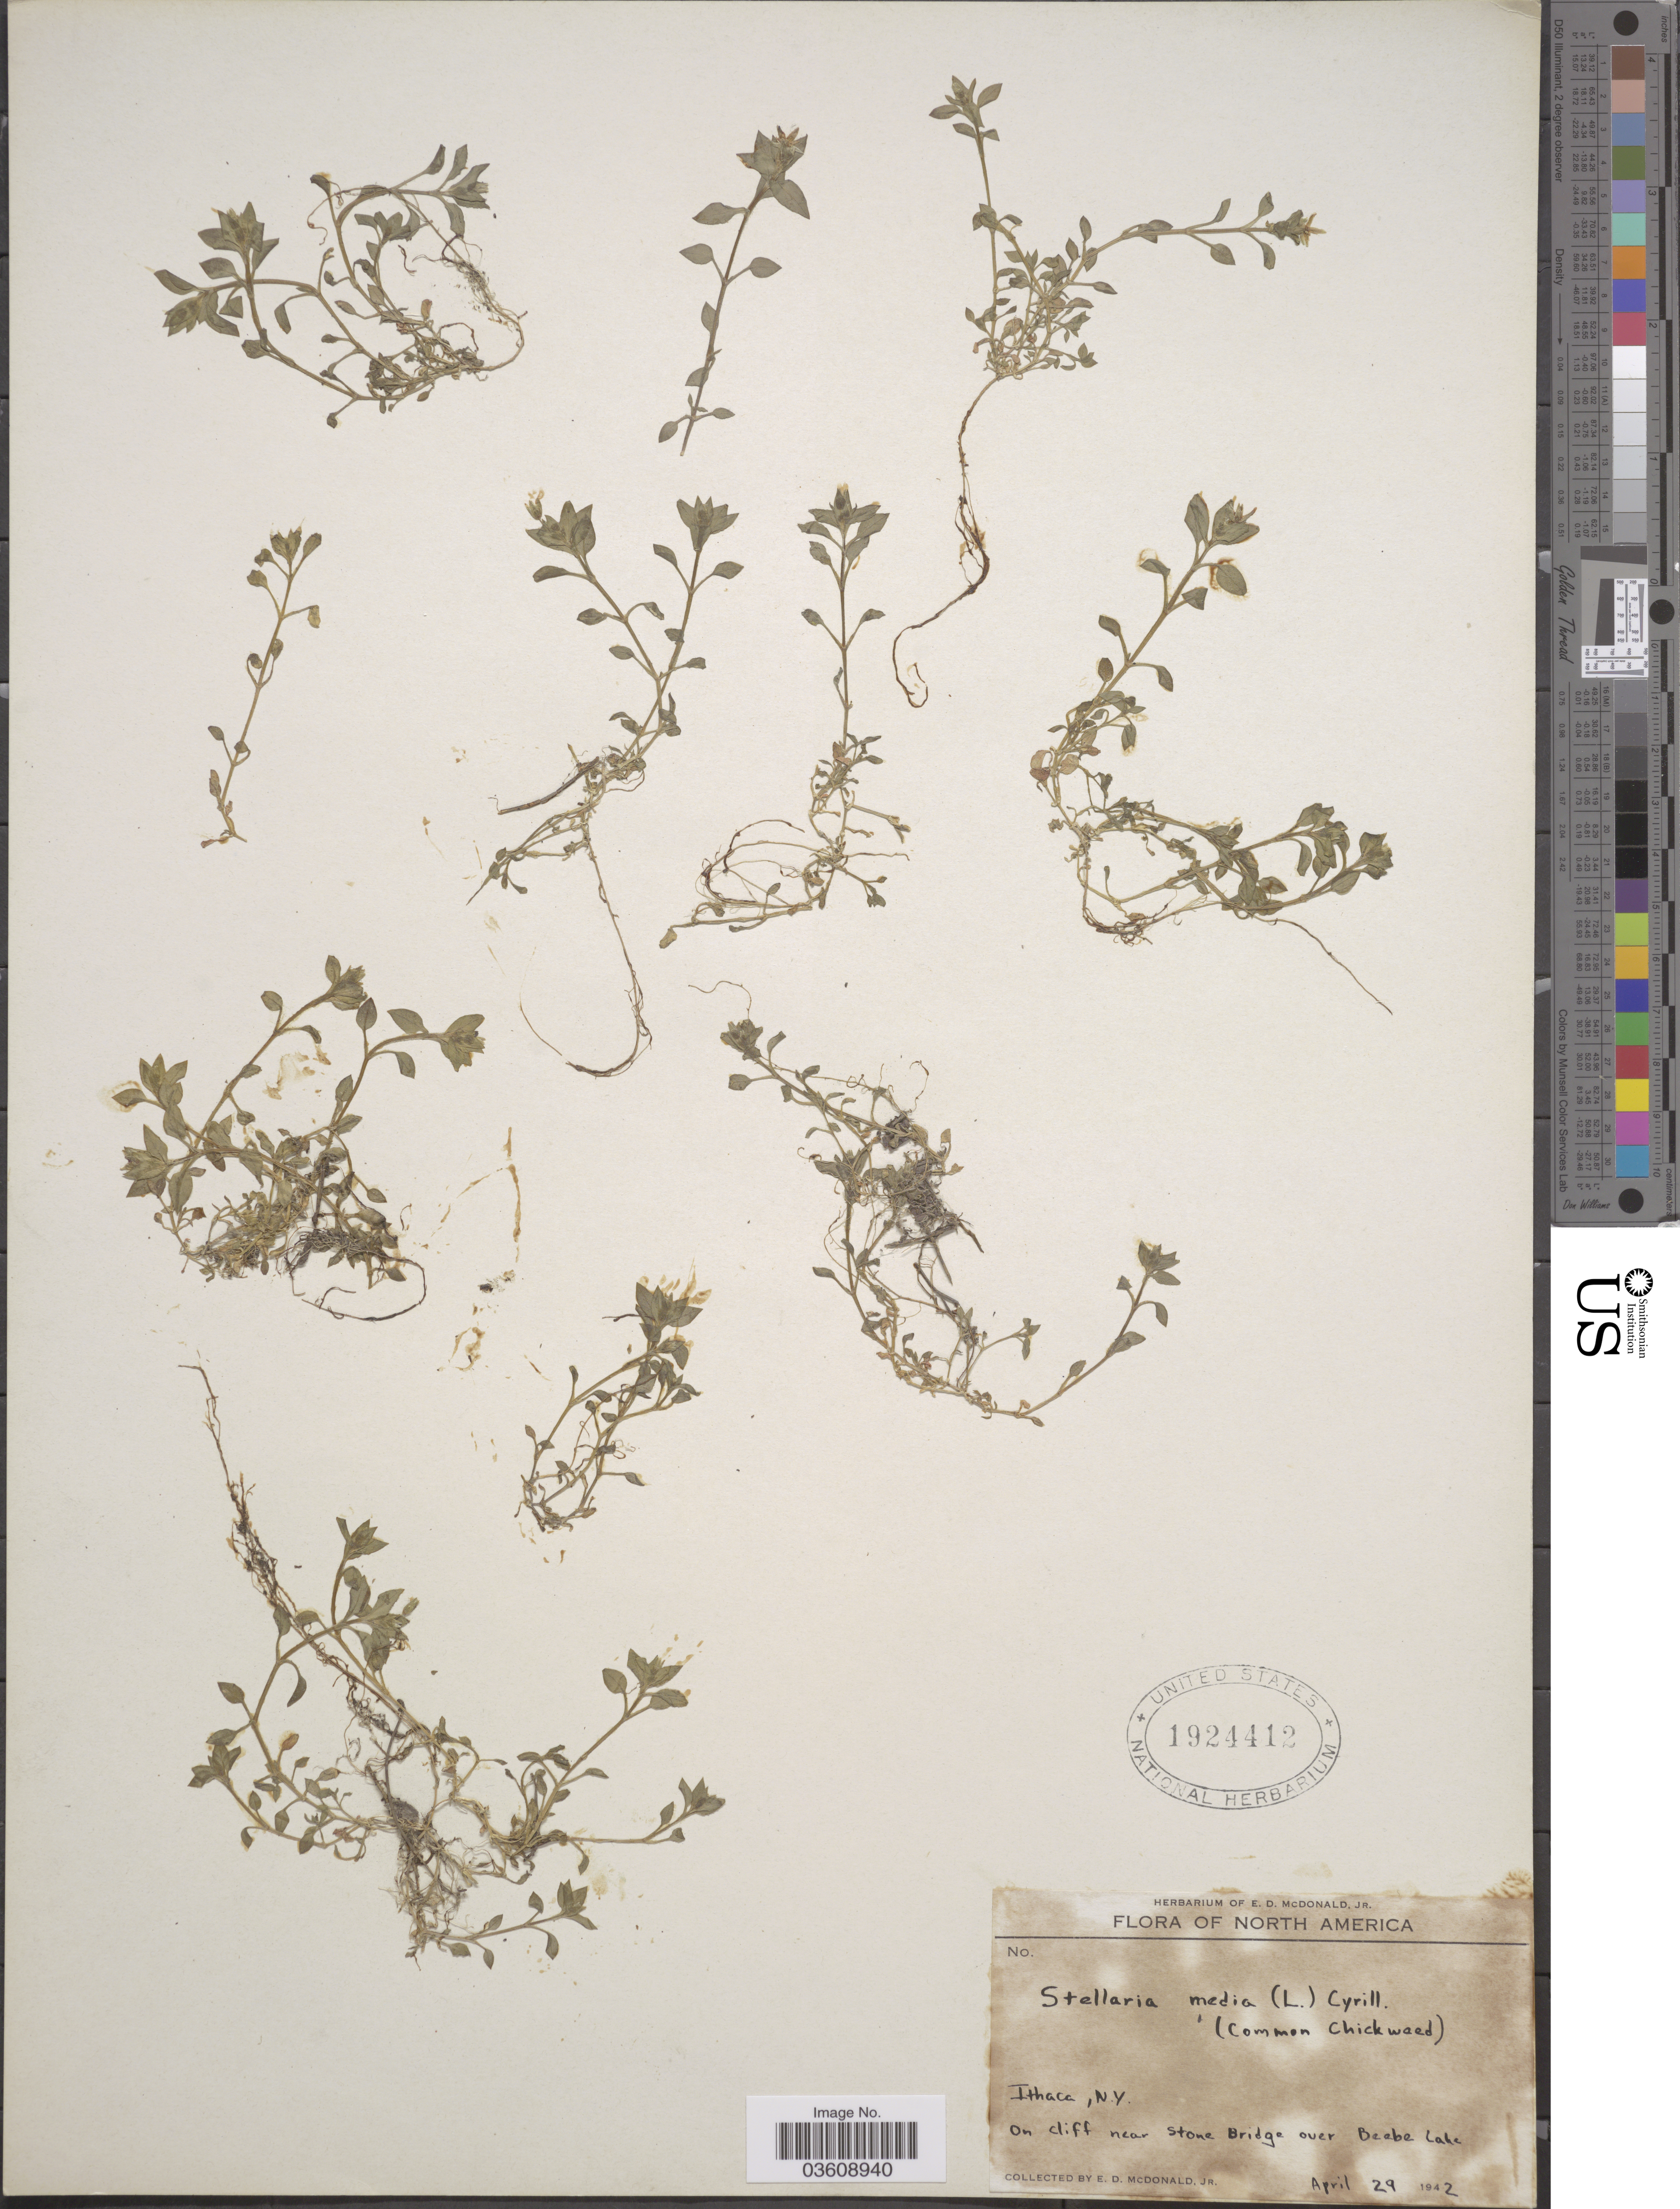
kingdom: Plantae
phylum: Tracheophyta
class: Magnoliopsida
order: Caryophyllales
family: Caryophyllaceae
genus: Stellaria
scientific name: Stellaria media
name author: (L.) Vill.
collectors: E. D. McDonald Jr.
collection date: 1942-04-29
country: United States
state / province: New York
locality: Ithaca. On cliff near Stone Bridge over Beebe Lake.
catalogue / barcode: US 1924412